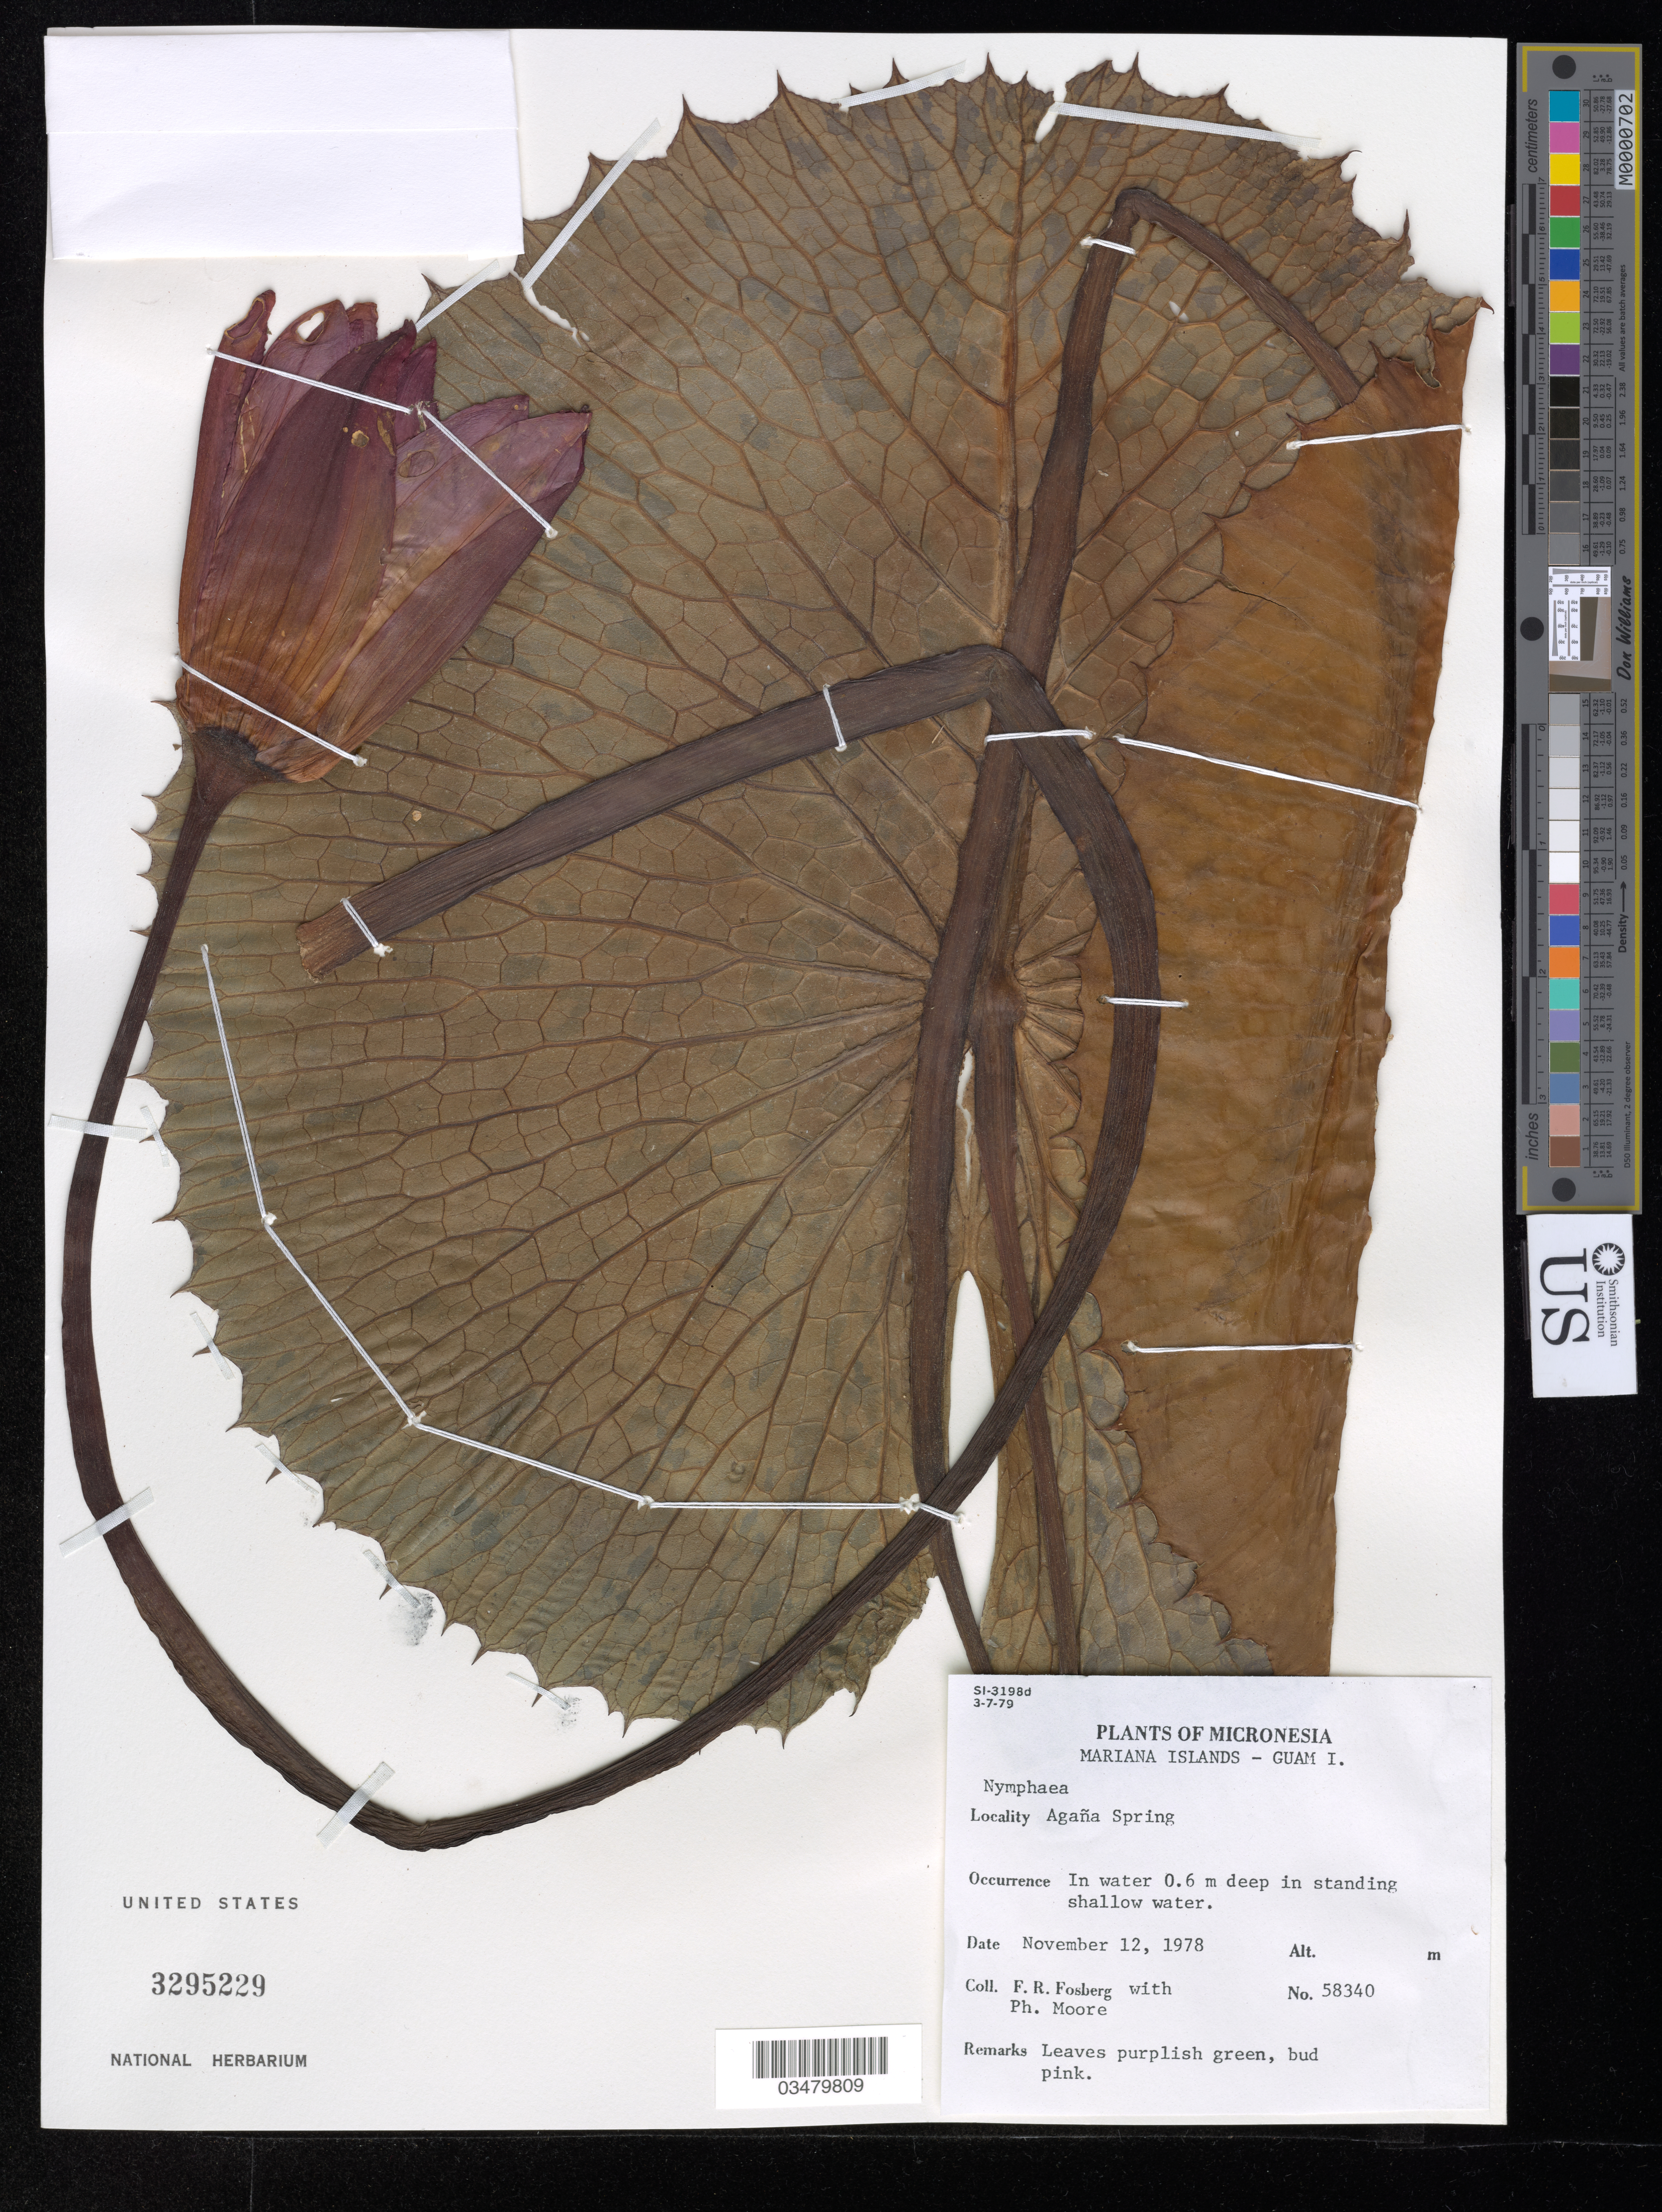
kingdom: Plantae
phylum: Tracheophyta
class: Magnoliopsida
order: Nymphaeales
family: Nymphaeaceae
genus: Nymphaea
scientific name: Nymphaea sp.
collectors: F. R. Fosberg & P. H. Moore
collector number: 58340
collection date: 1978-11-12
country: Guam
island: Guam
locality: Agana Spring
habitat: Shallow standing water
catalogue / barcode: US 3295229